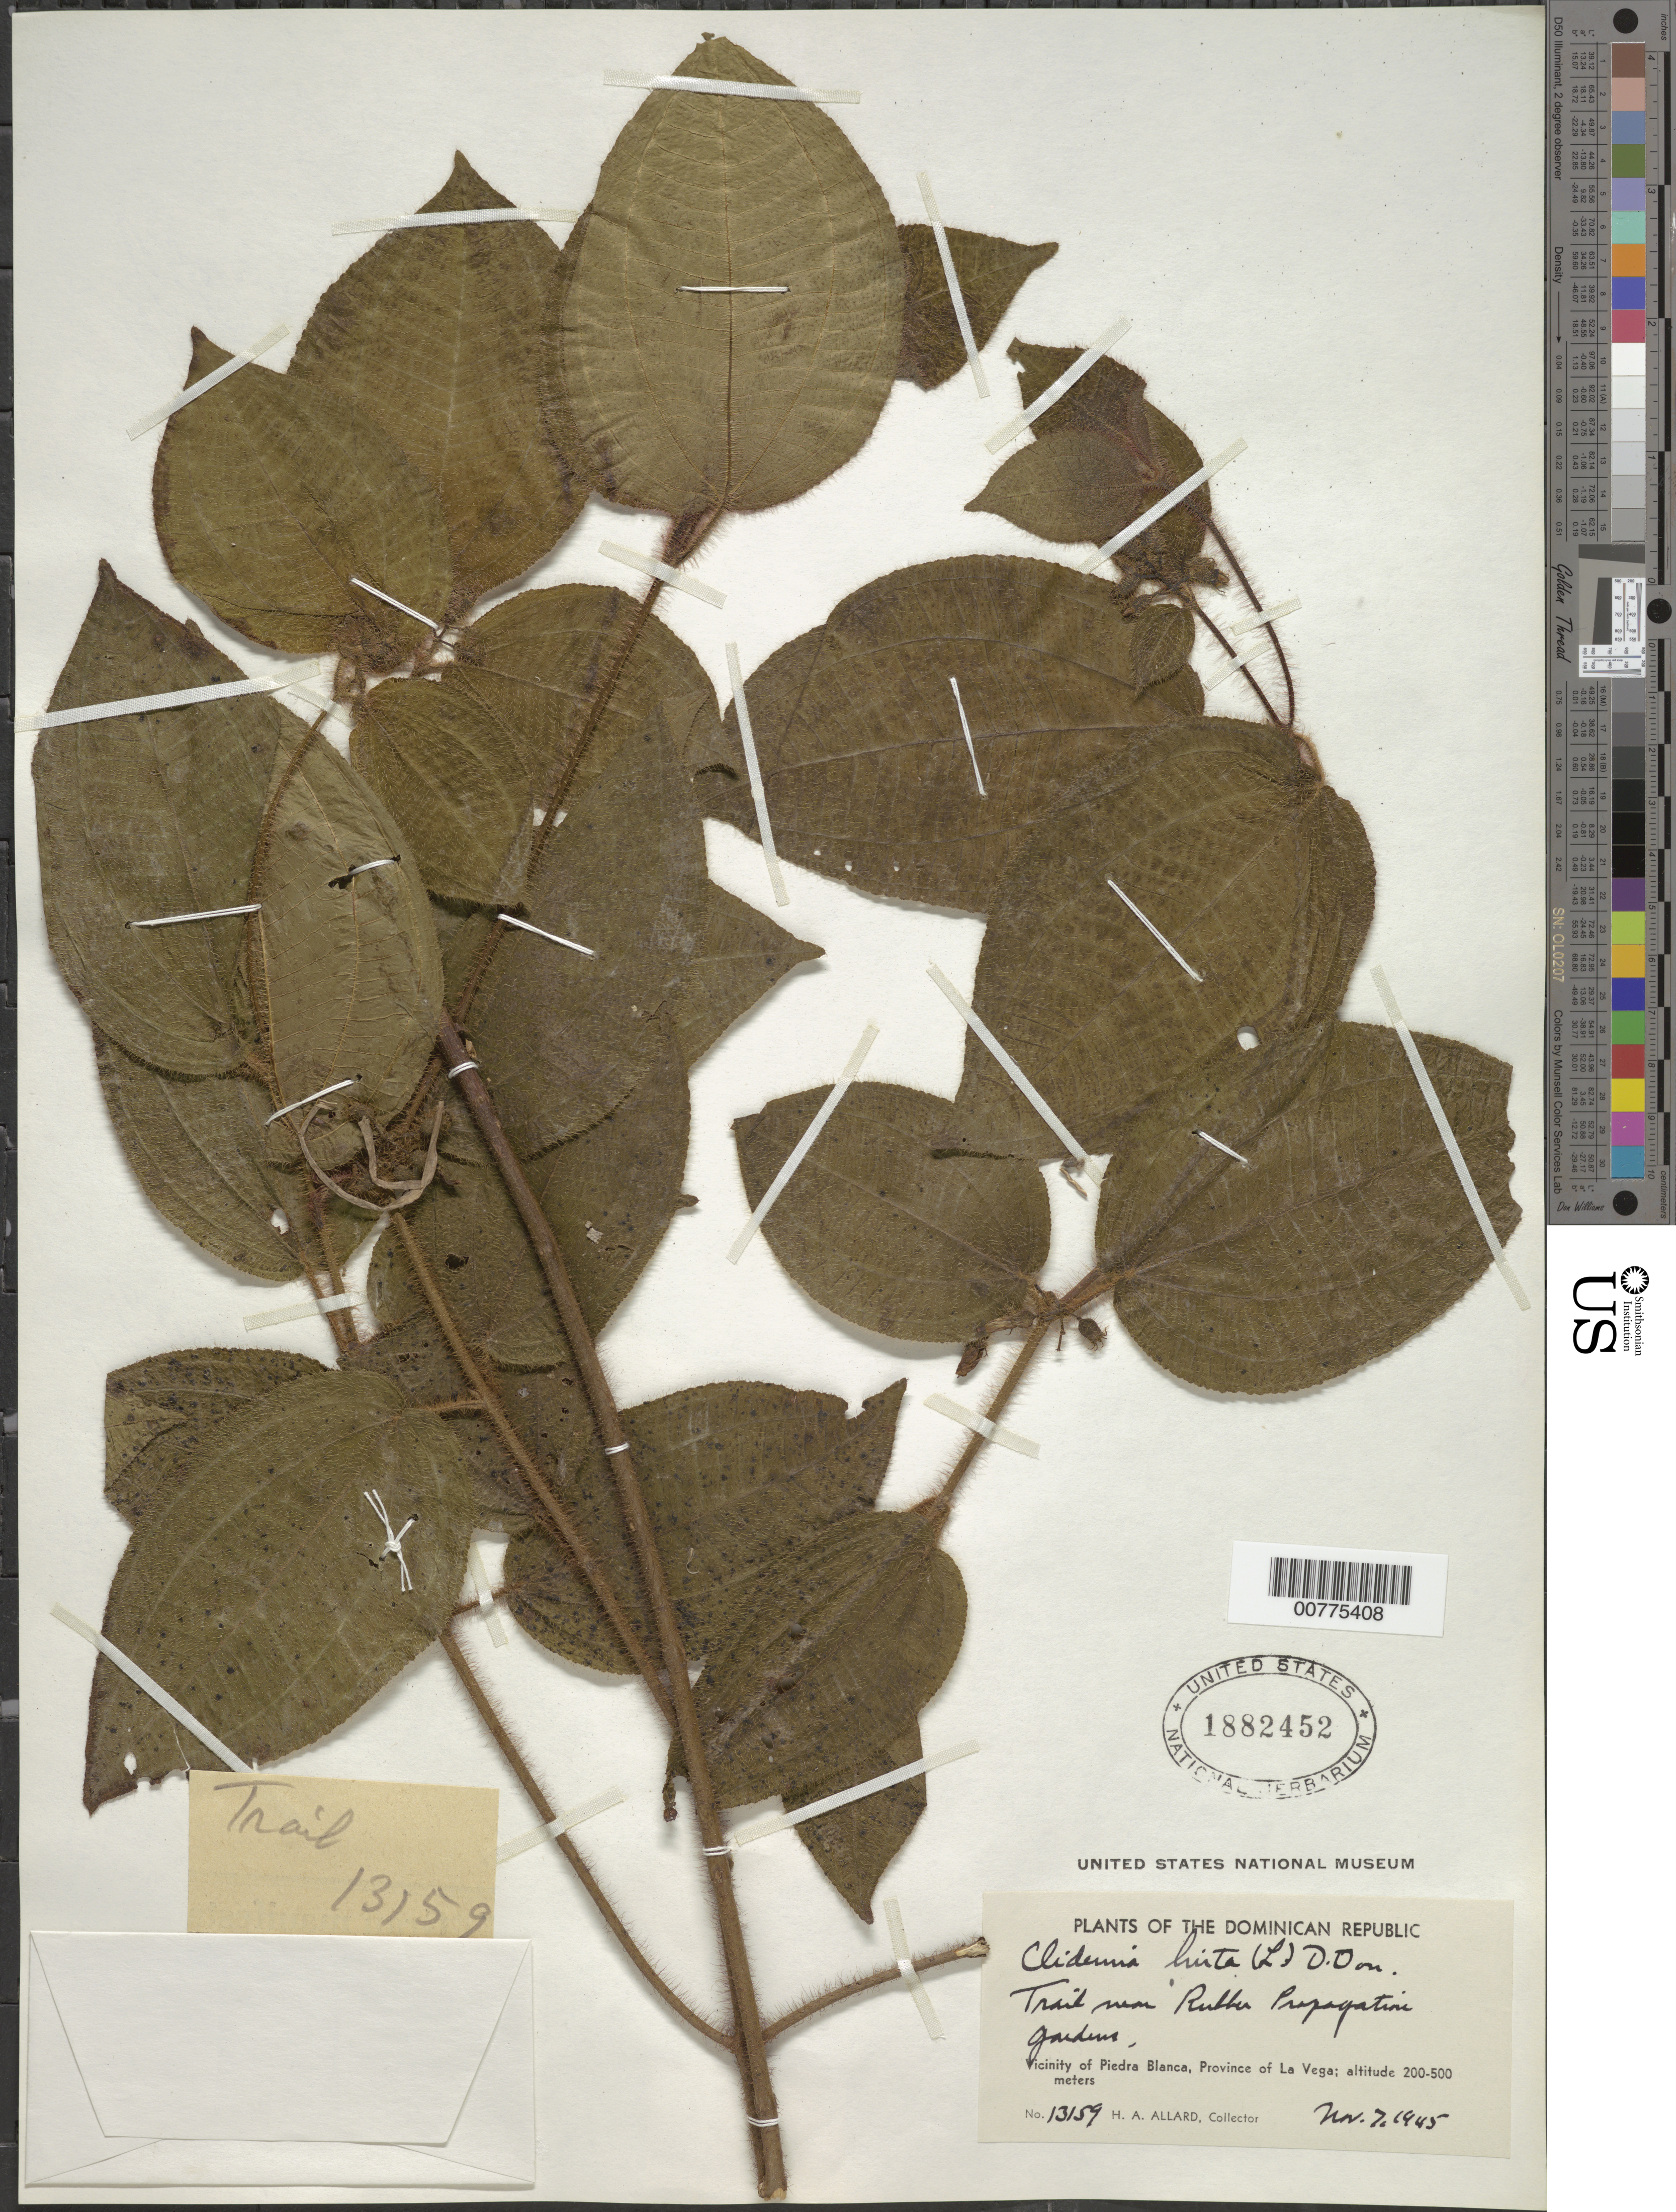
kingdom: Plantae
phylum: Tracheophyta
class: Magnoliopsida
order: Myrtales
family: Melastomataceae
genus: Clidemia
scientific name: Clidemia hirta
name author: (L.) D. Don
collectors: H. A. Allard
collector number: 13159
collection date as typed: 07 Nov 1945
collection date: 1945-11-07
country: Dominican Republic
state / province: La Vega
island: Hispaniola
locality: Vicinity of Piedra Blanca, near Rubber Propagation gardens.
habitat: Trail.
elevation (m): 200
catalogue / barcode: US 1882452